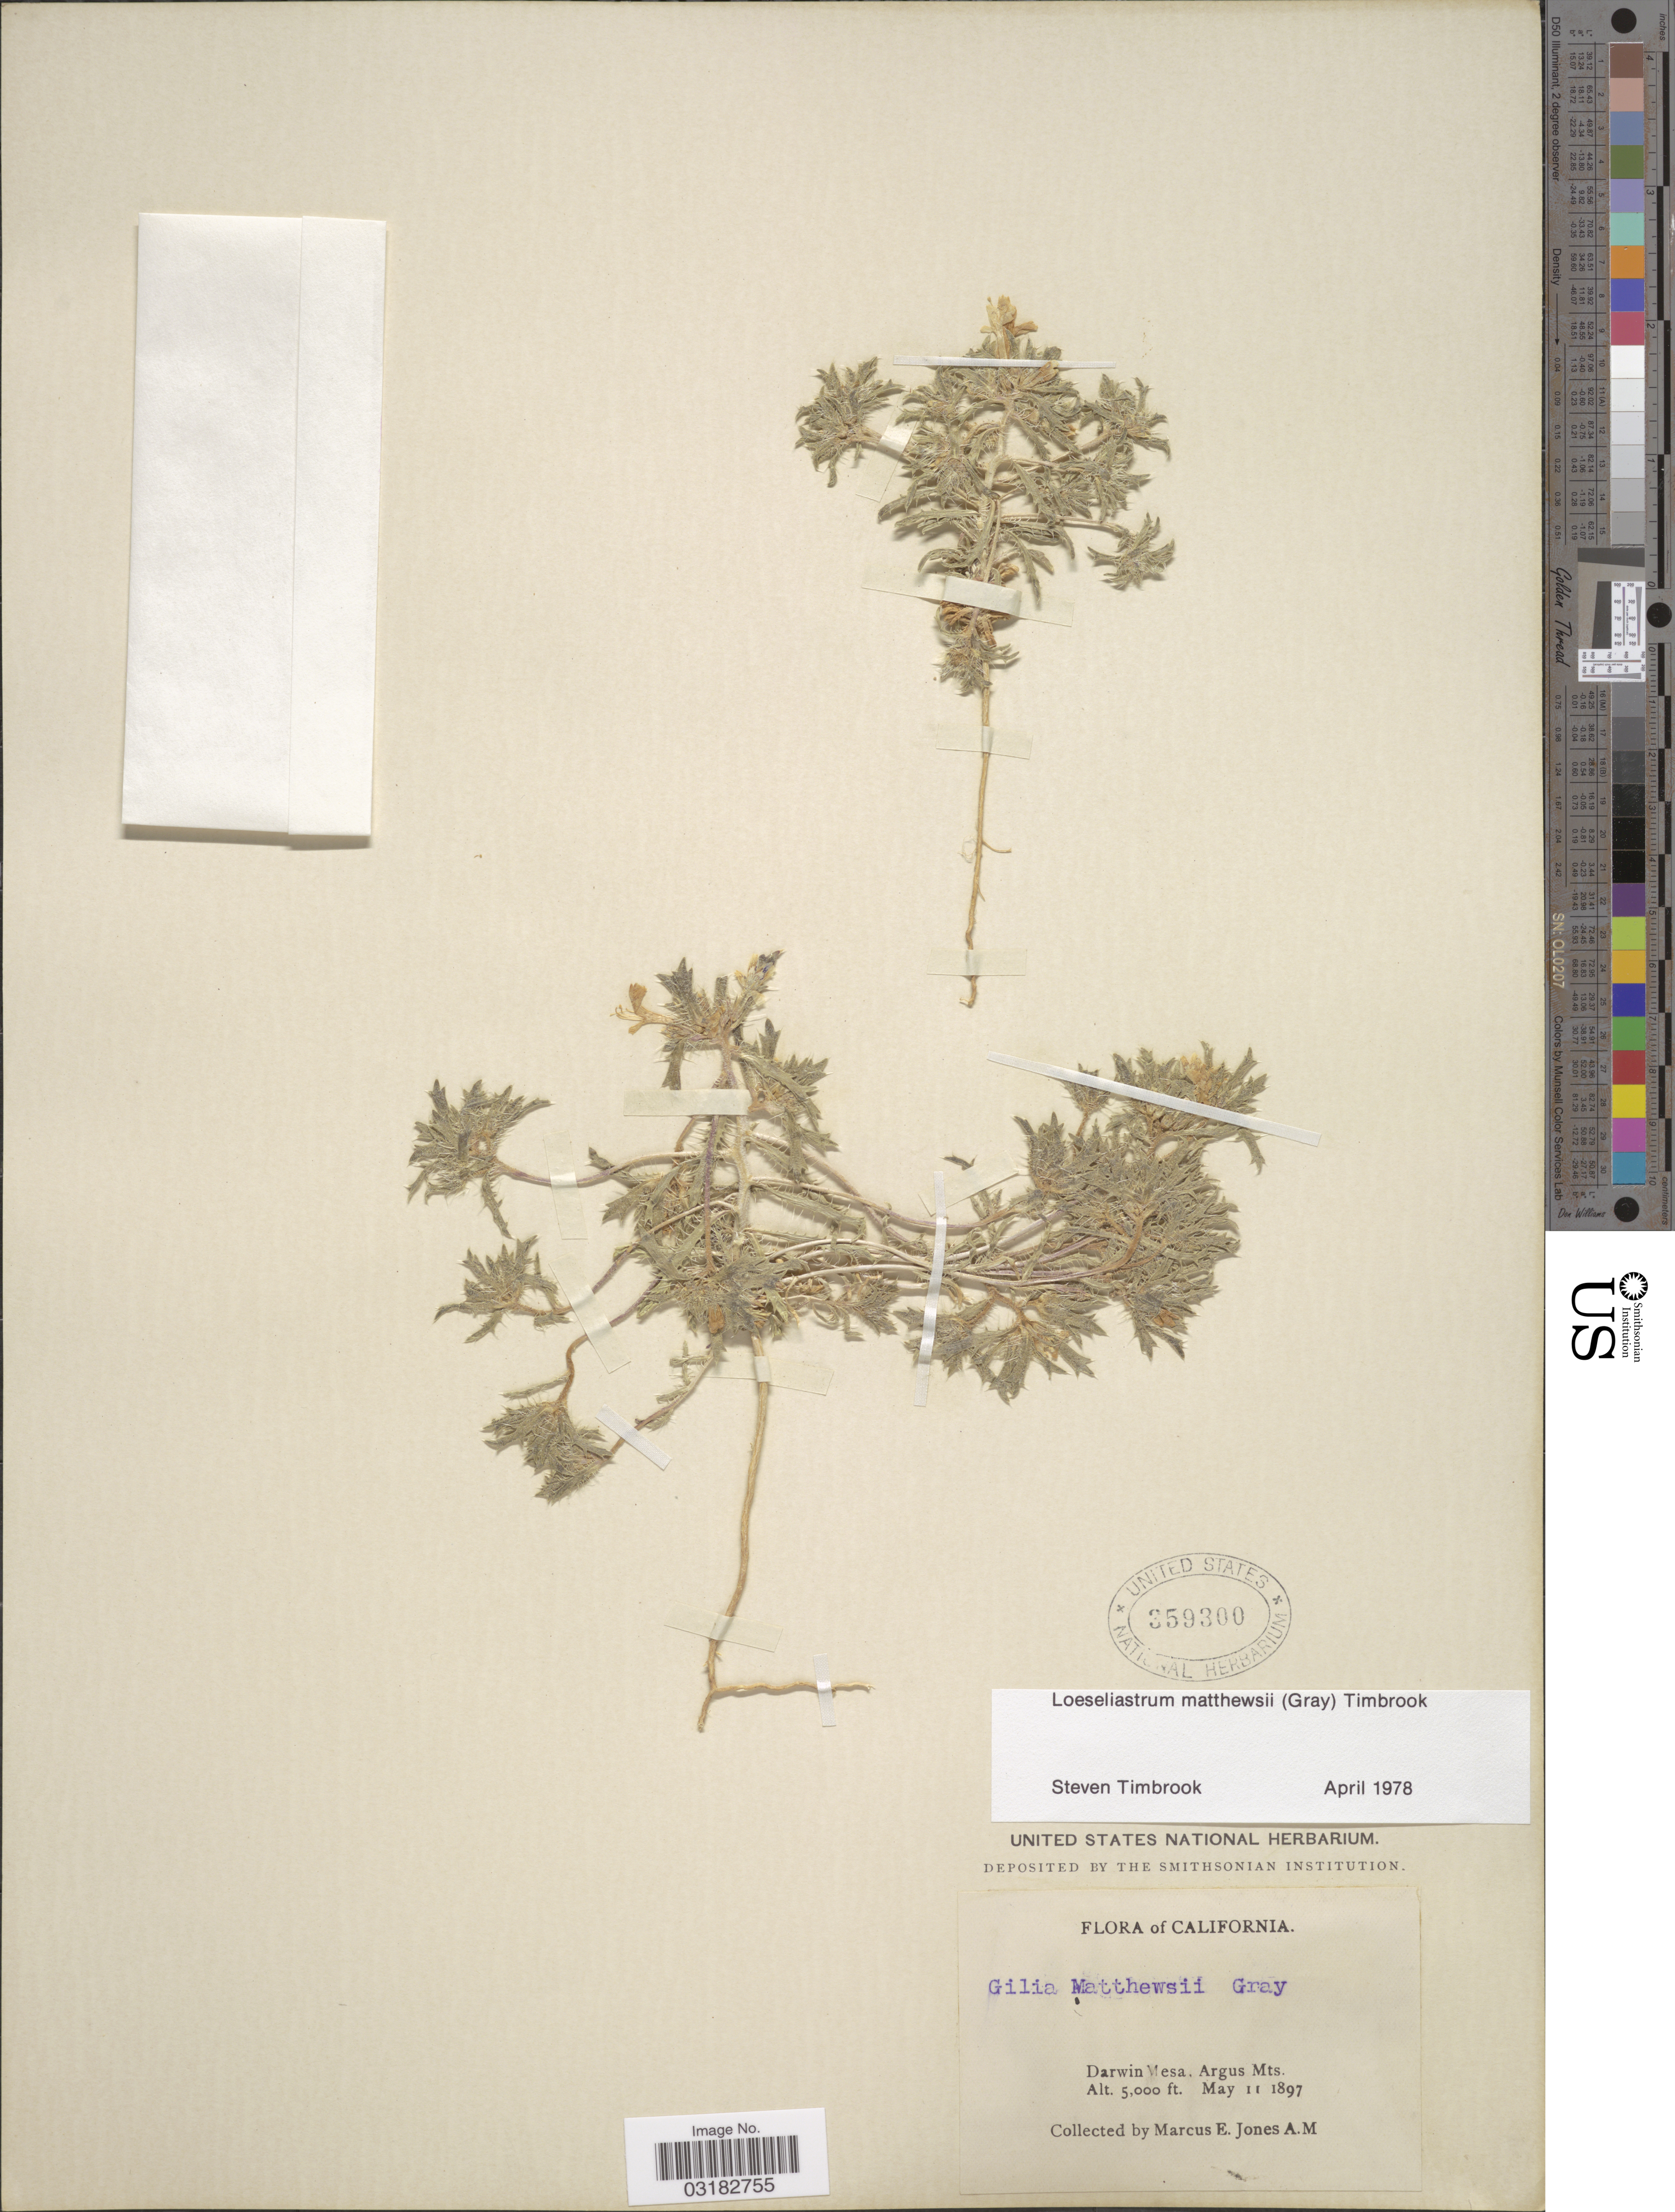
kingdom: Plantae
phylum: Tracheophyta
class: Magnoliopsida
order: Ericales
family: Polemoniaceae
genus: Loeseliastrum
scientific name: Loeseliastrum matthewsii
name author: (A. Gray) Timbrook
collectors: M. E. Jones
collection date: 1897-05-11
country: United States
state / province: California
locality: Darwin Mesa. Argus Mts.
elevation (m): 1524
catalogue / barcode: US 359300